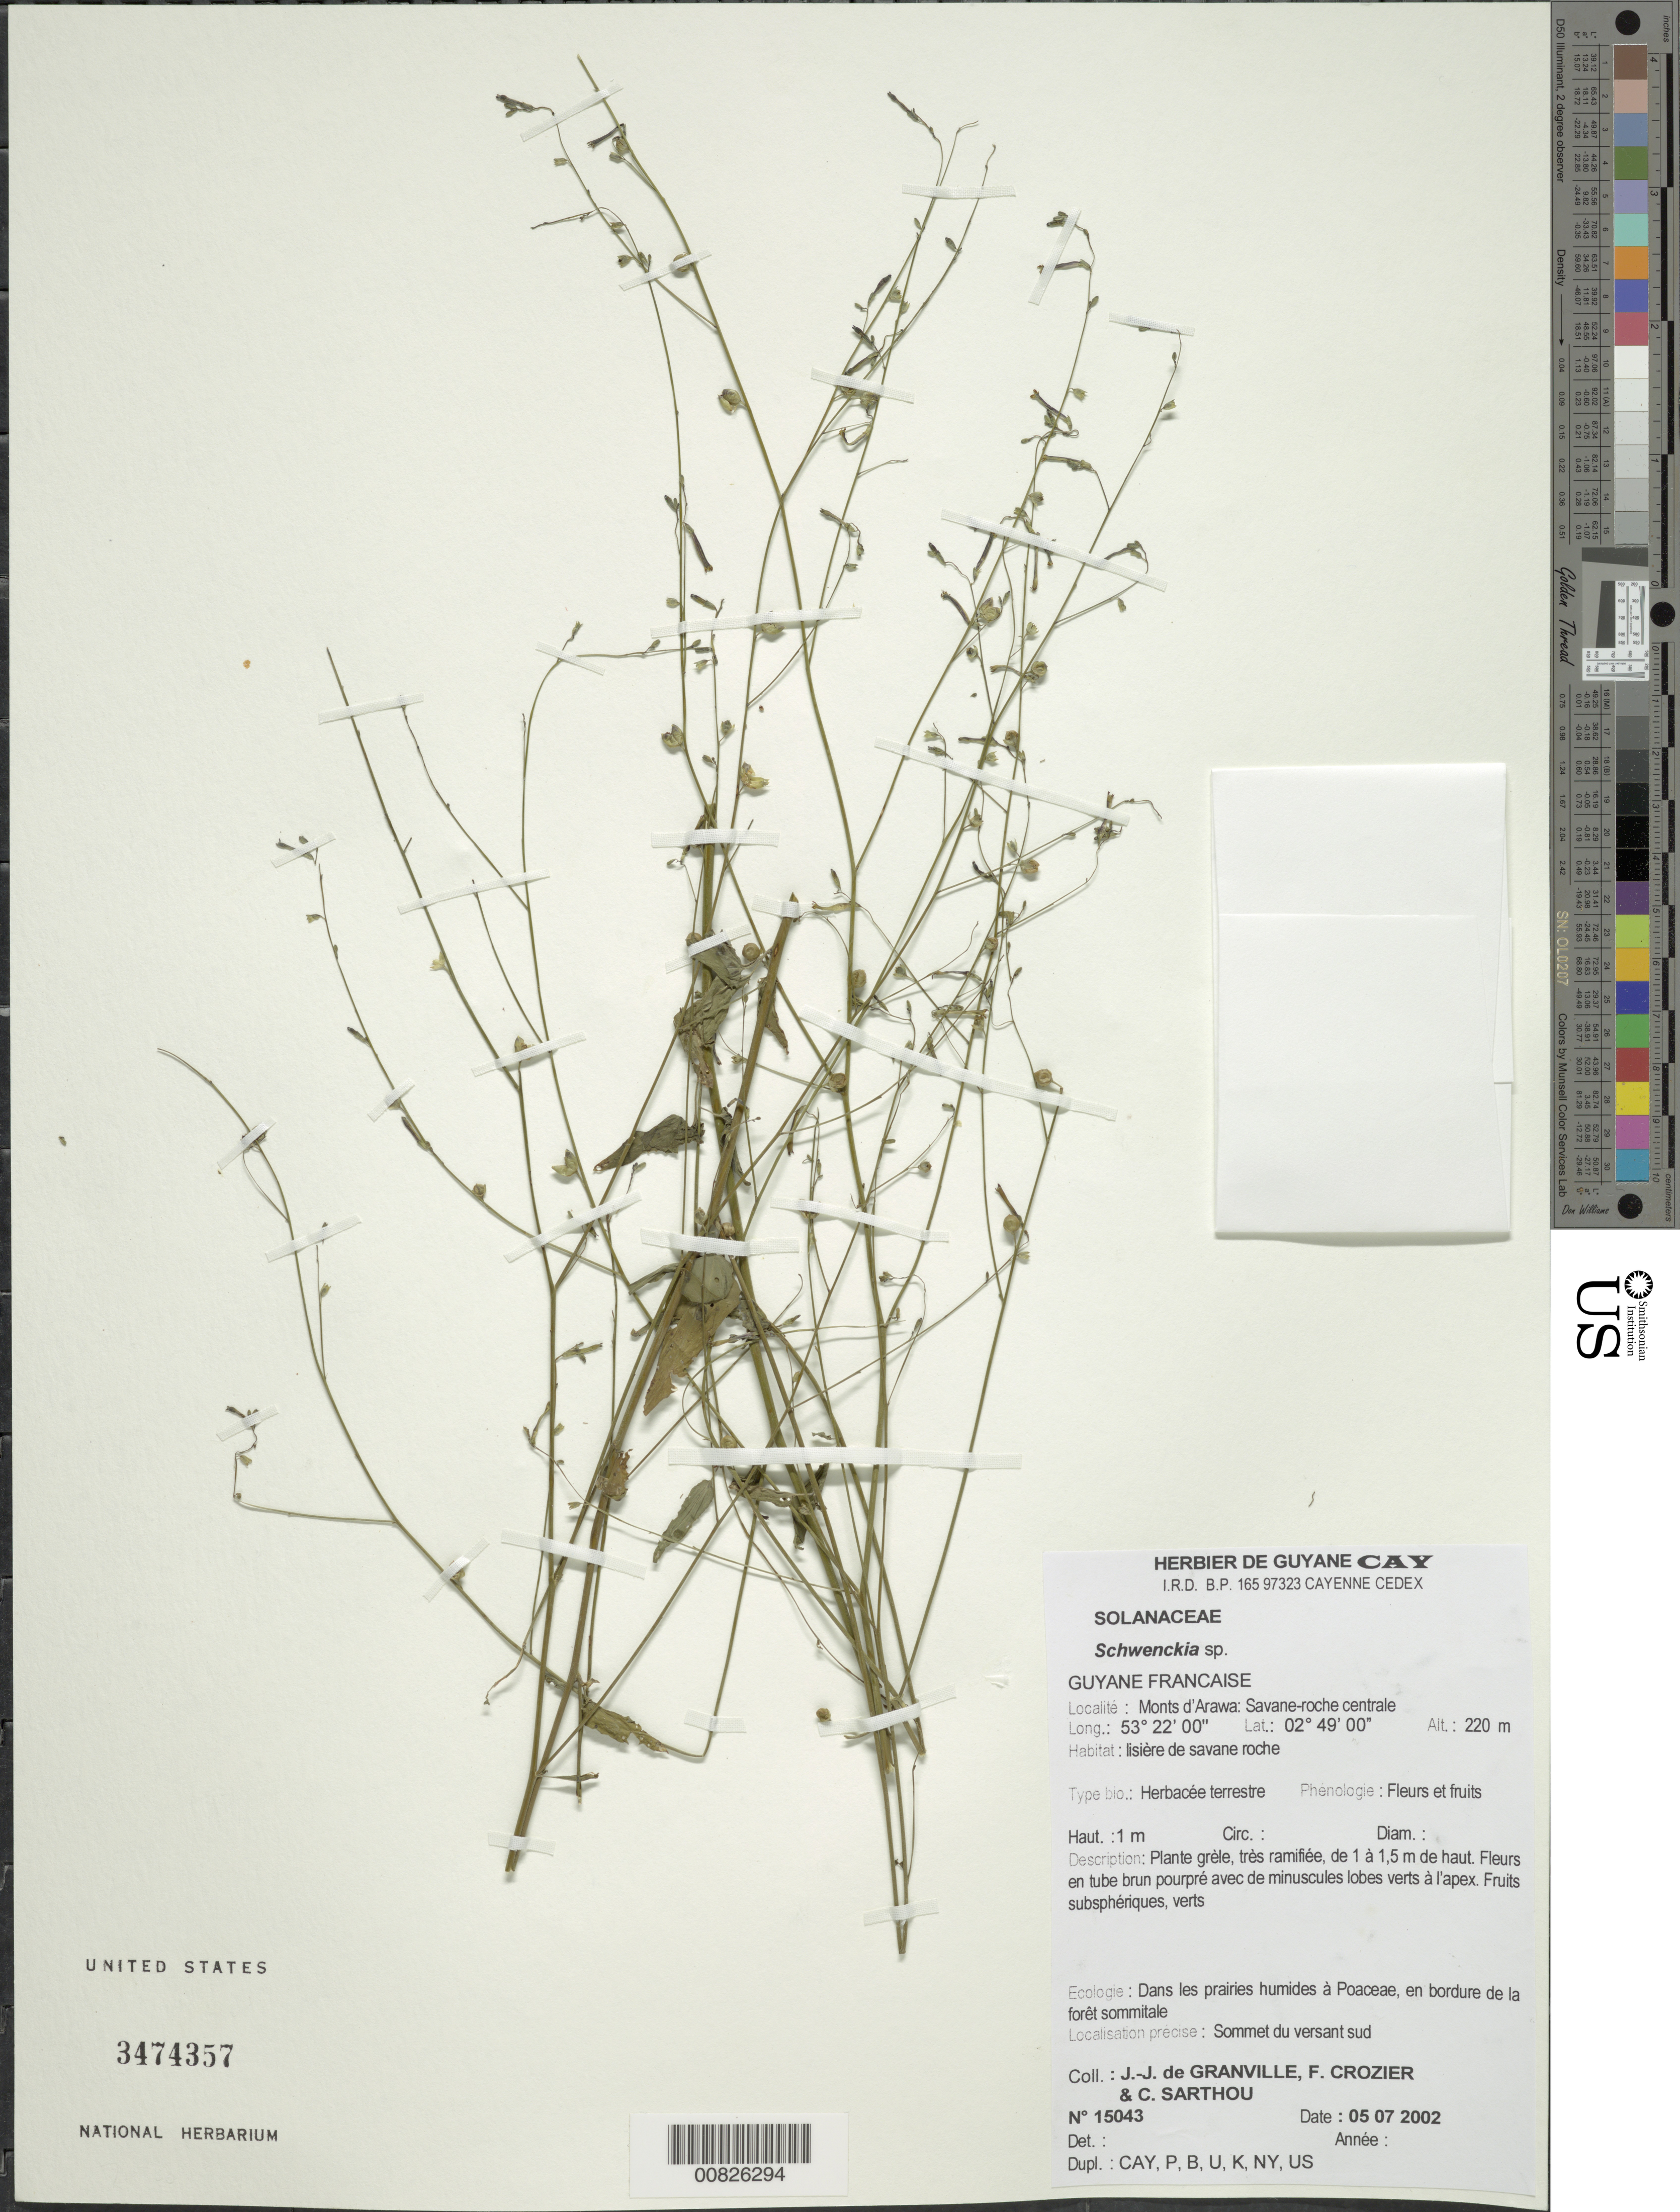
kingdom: Plantae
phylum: Tracheophyta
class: Magnoliopsida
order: Solanales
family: Solanaceae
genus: Schwenckia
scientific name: Schwenckia sp.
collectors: J.-J. de Granville, F. Crozier & C. Sarthou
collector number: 15043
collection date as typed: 5-Jul-02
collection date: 2002-07-05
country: French Guiana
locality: Monts d'Arawa, zone de la savane-roche centrale, sommet du versant sud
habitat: Lisière de savane-roche; dans les prairies humides a Poaceae, en bordure de la forêt sommitale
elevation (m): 220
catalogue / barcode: US 3474357